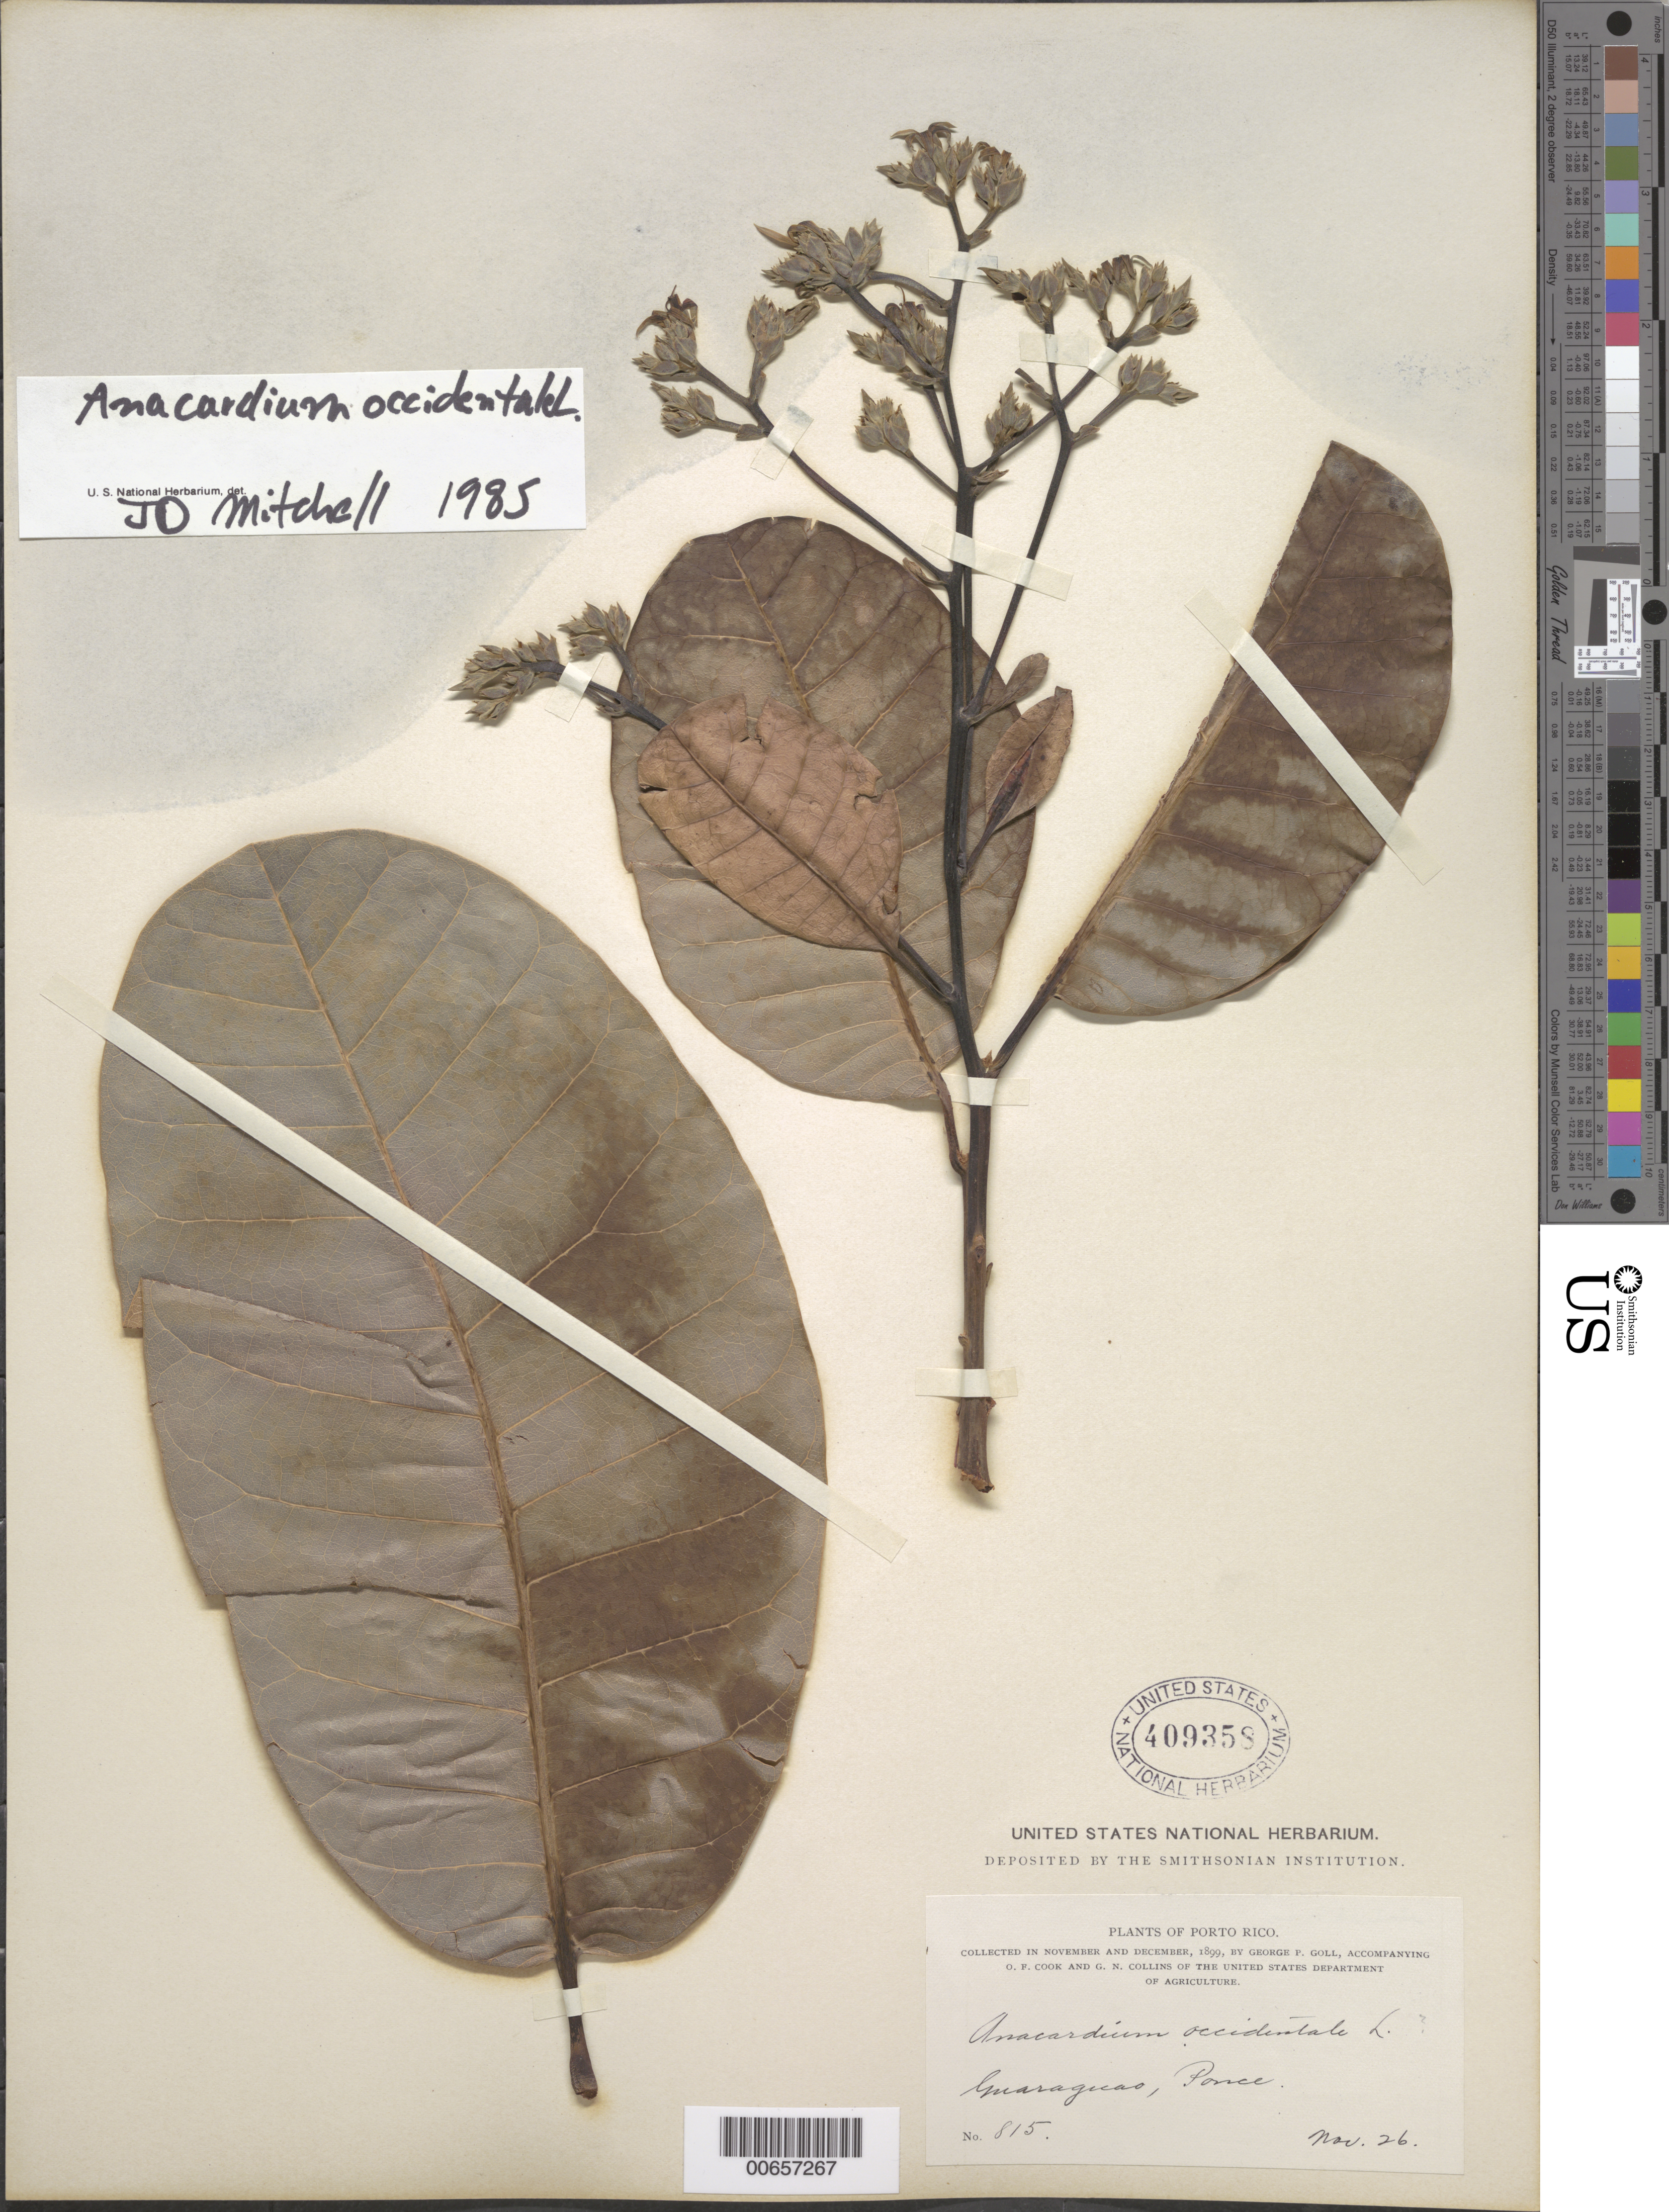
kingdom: Plantae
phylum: Tracheophyta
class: Magnoliopsida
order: Sapindales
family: Anacardiaceae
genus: Anacardium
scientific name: Anacardium occidentale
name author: L.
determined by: Mitchell, John D.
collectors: G. Goll, O. F. Cook & G. N. Collins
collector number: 815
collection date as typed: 26 Nov 1899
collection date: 1899-11-26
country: Puerto Rico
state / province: Ponce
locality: Guaraguas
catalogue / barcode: US 409358